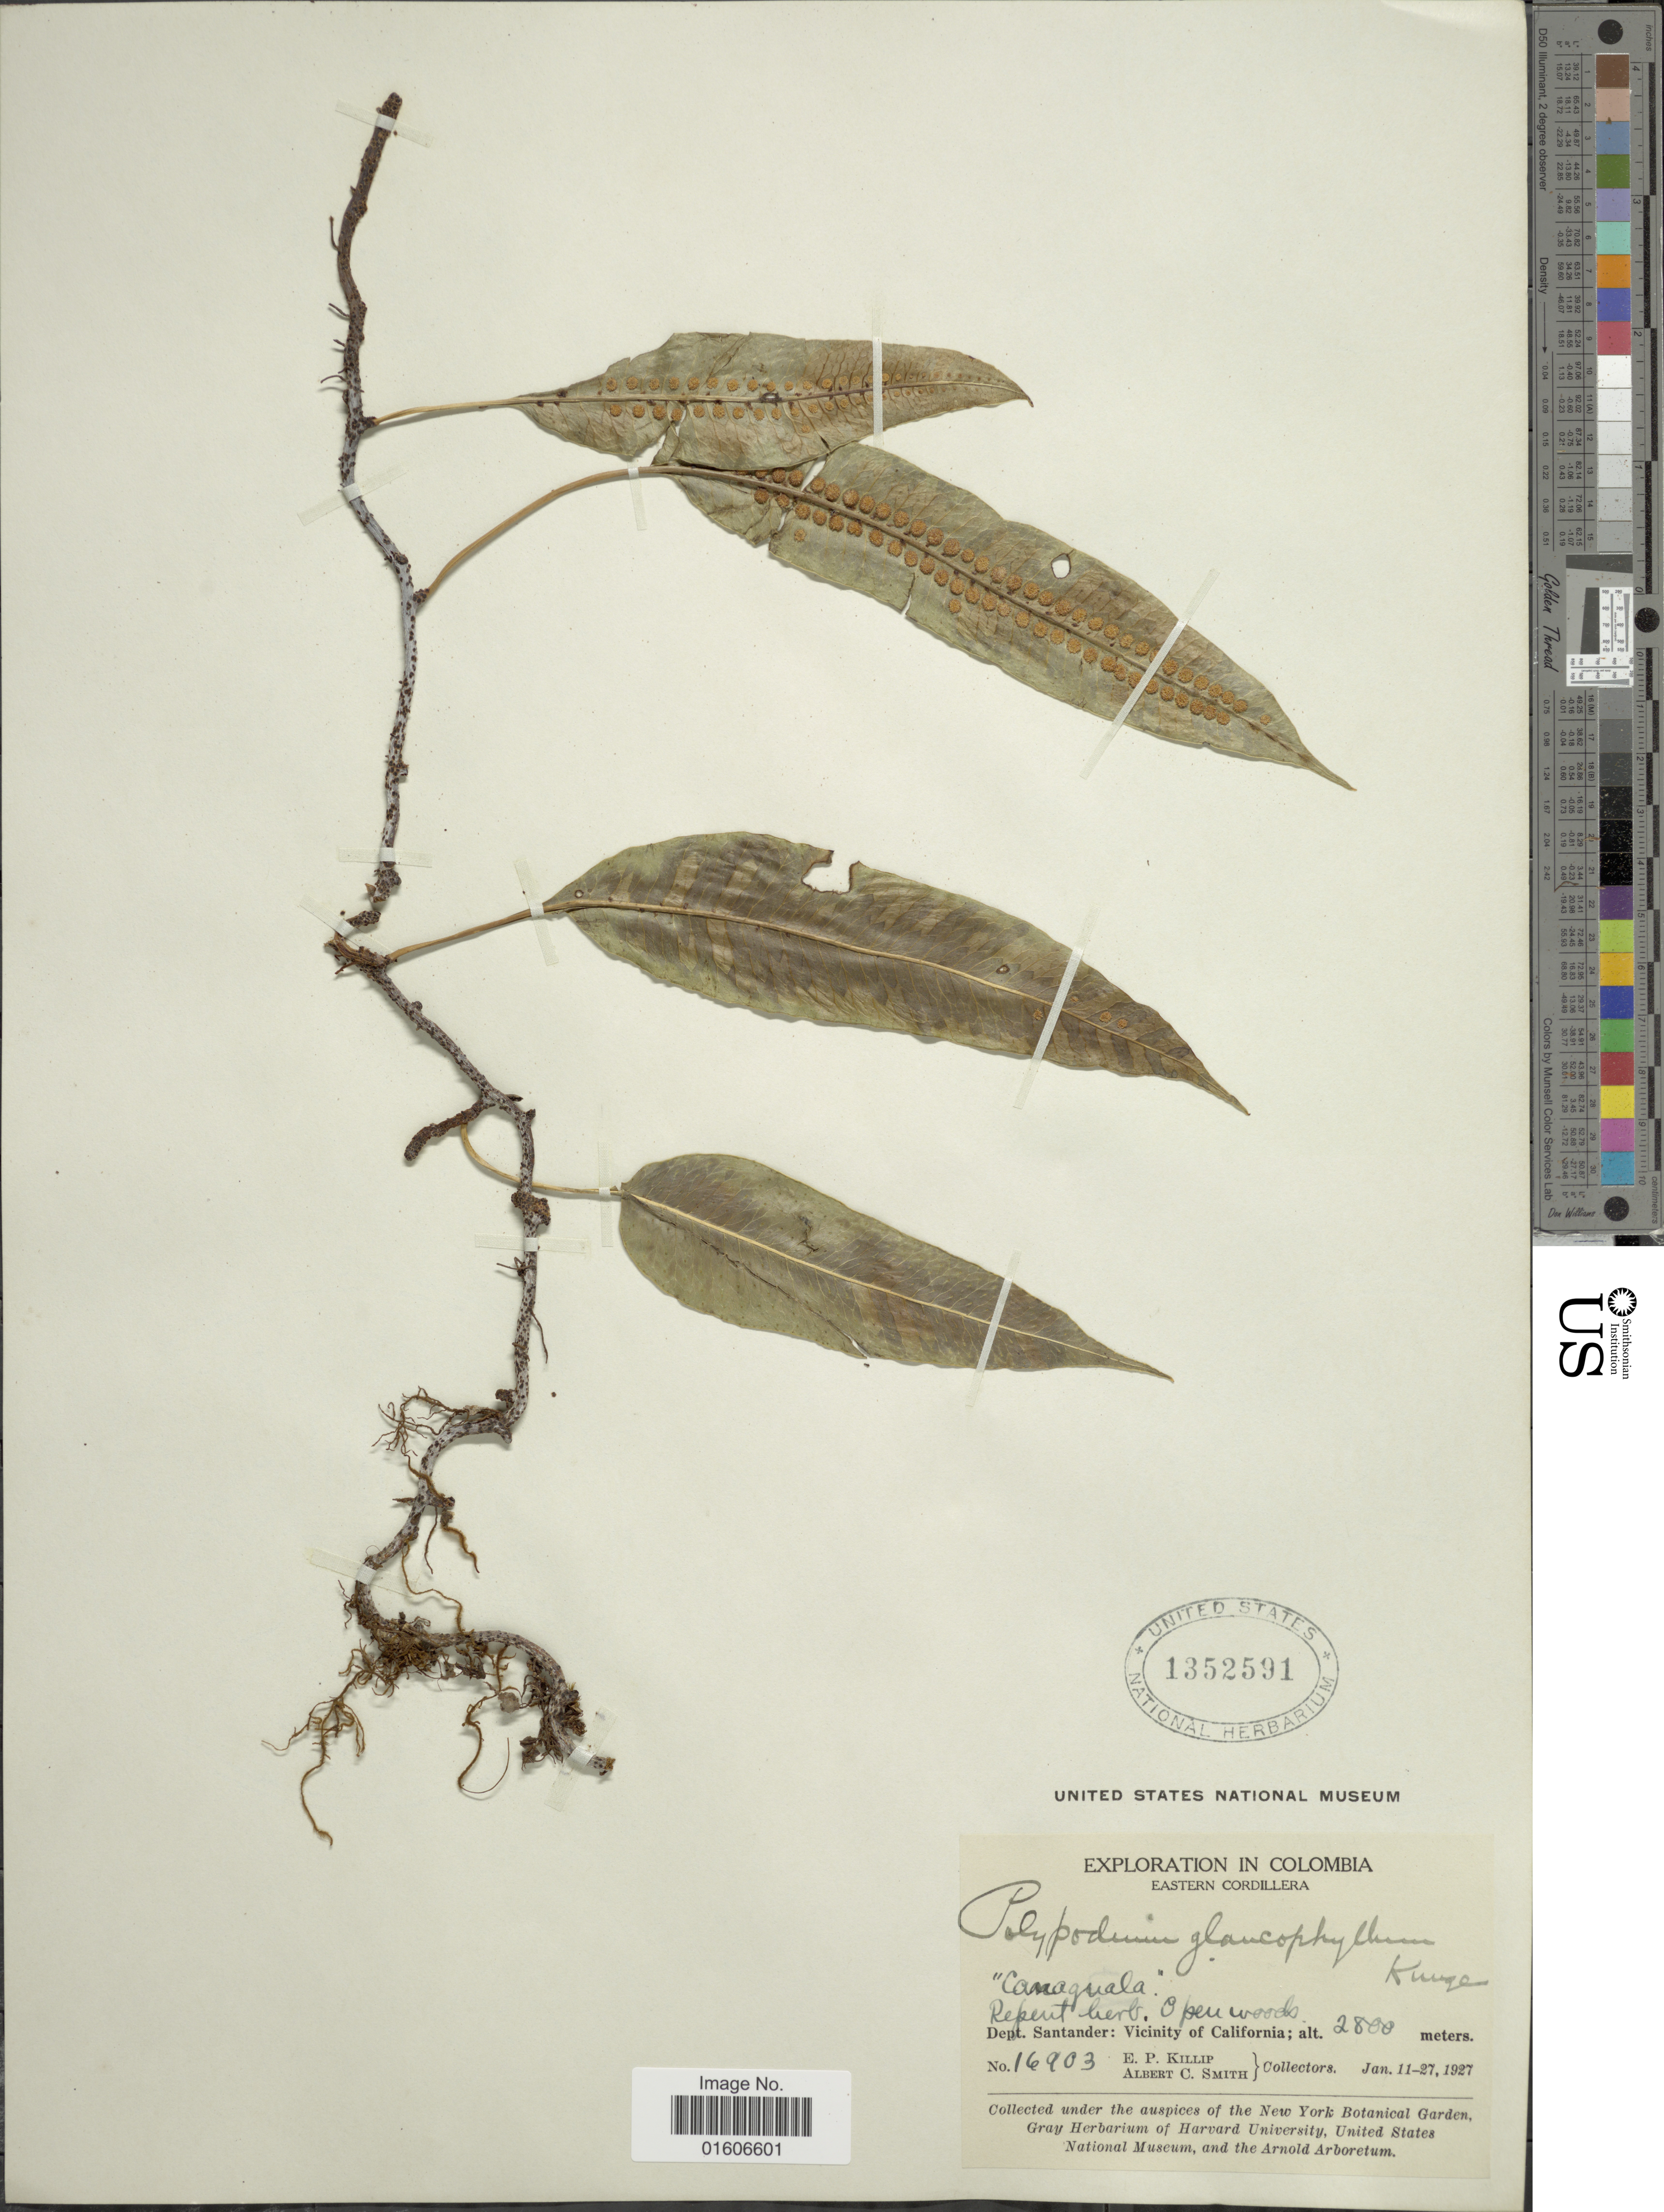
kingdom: Plantae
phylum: Tracheophyta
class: Polypodiopsida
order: Polypodiales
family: Polypodiaceae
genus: Serpocaulon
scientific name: Serpocaulon levigatum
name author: (Cav.) A.R. Sm.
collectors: E. P. Killip & A. C. Smith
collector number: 16903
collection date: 1927-01-11/1927-01-27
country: Colombia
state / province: Santander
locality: Eastern Cordillera. "Camaguala". Dept. Santander: Vicinity of California.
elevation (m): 2800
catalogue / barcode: US 1352591